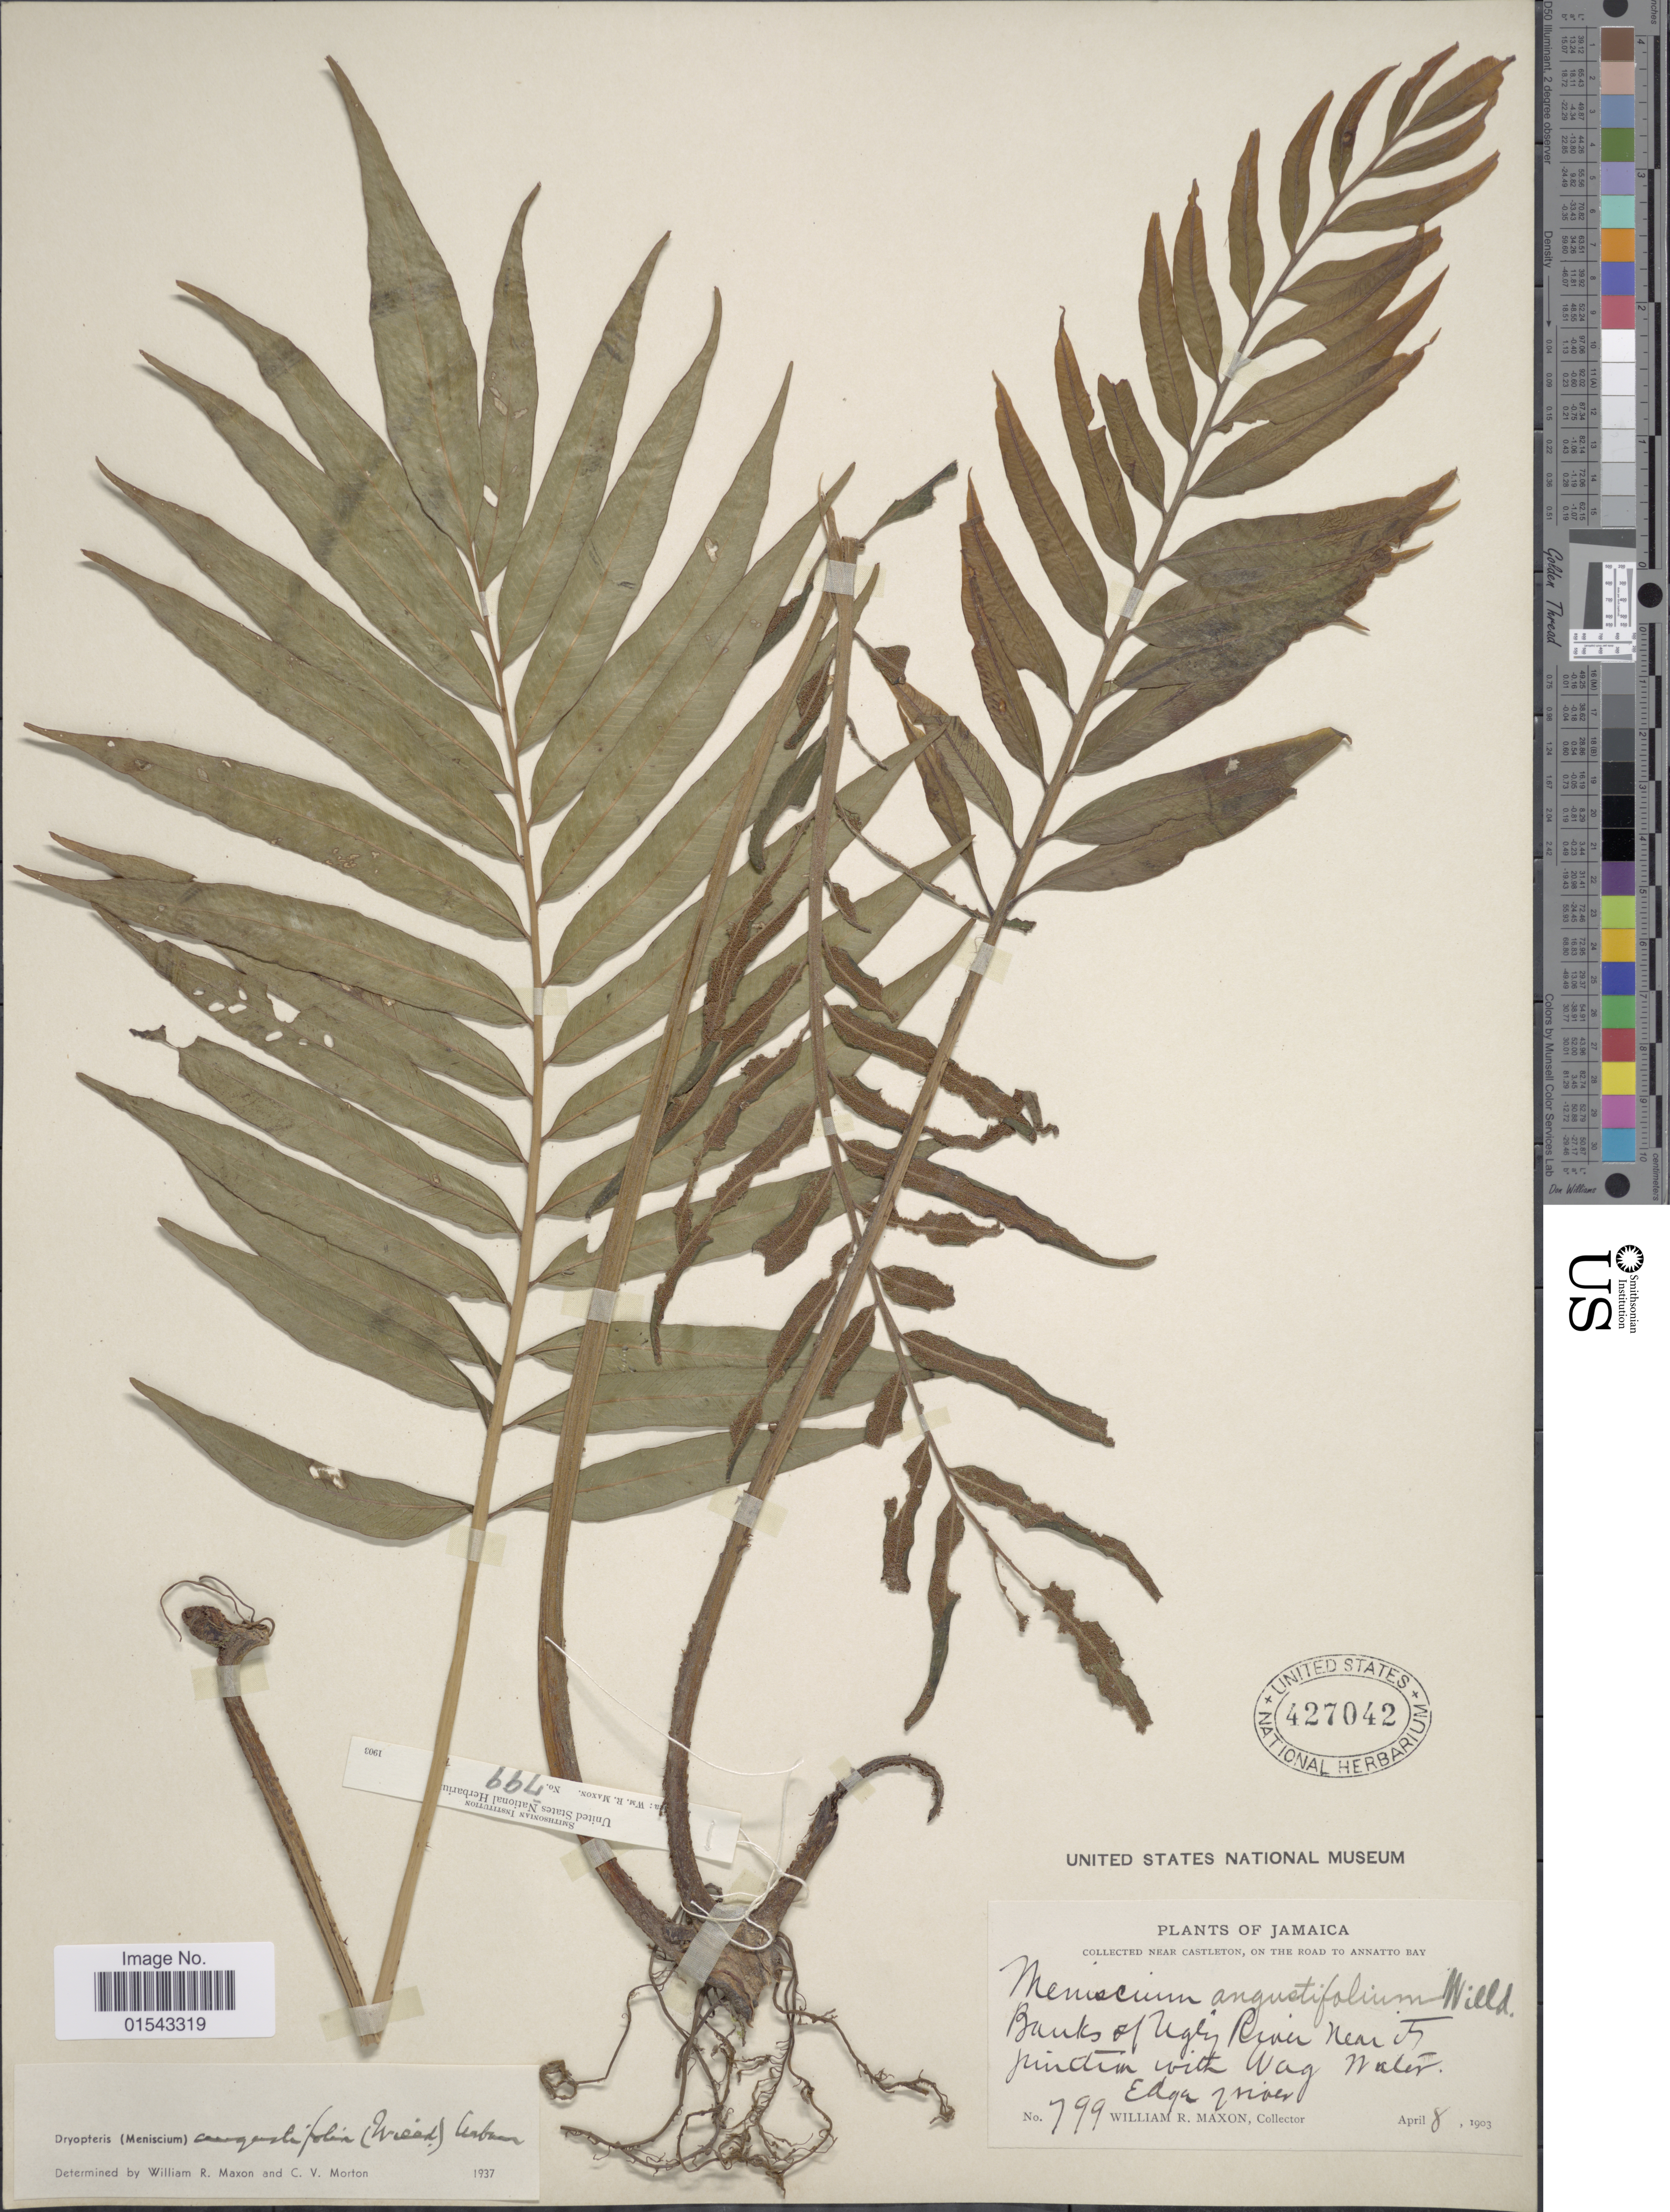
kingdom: Plantae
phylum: Tracheophyta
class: Polypodiopsida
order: Polypodiales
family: Thelypteridaceae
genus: Meniscium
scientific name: Meniscium angustifolium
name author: Willd.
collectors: W. R. Maxon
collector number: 799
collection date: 1903-04-08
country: Jamaica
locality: Jamaica, near Castleton, on the road to Annatto Bay, banks of Ugly River, near its junction with Wag Water, Edge of river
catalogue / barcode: US 427042